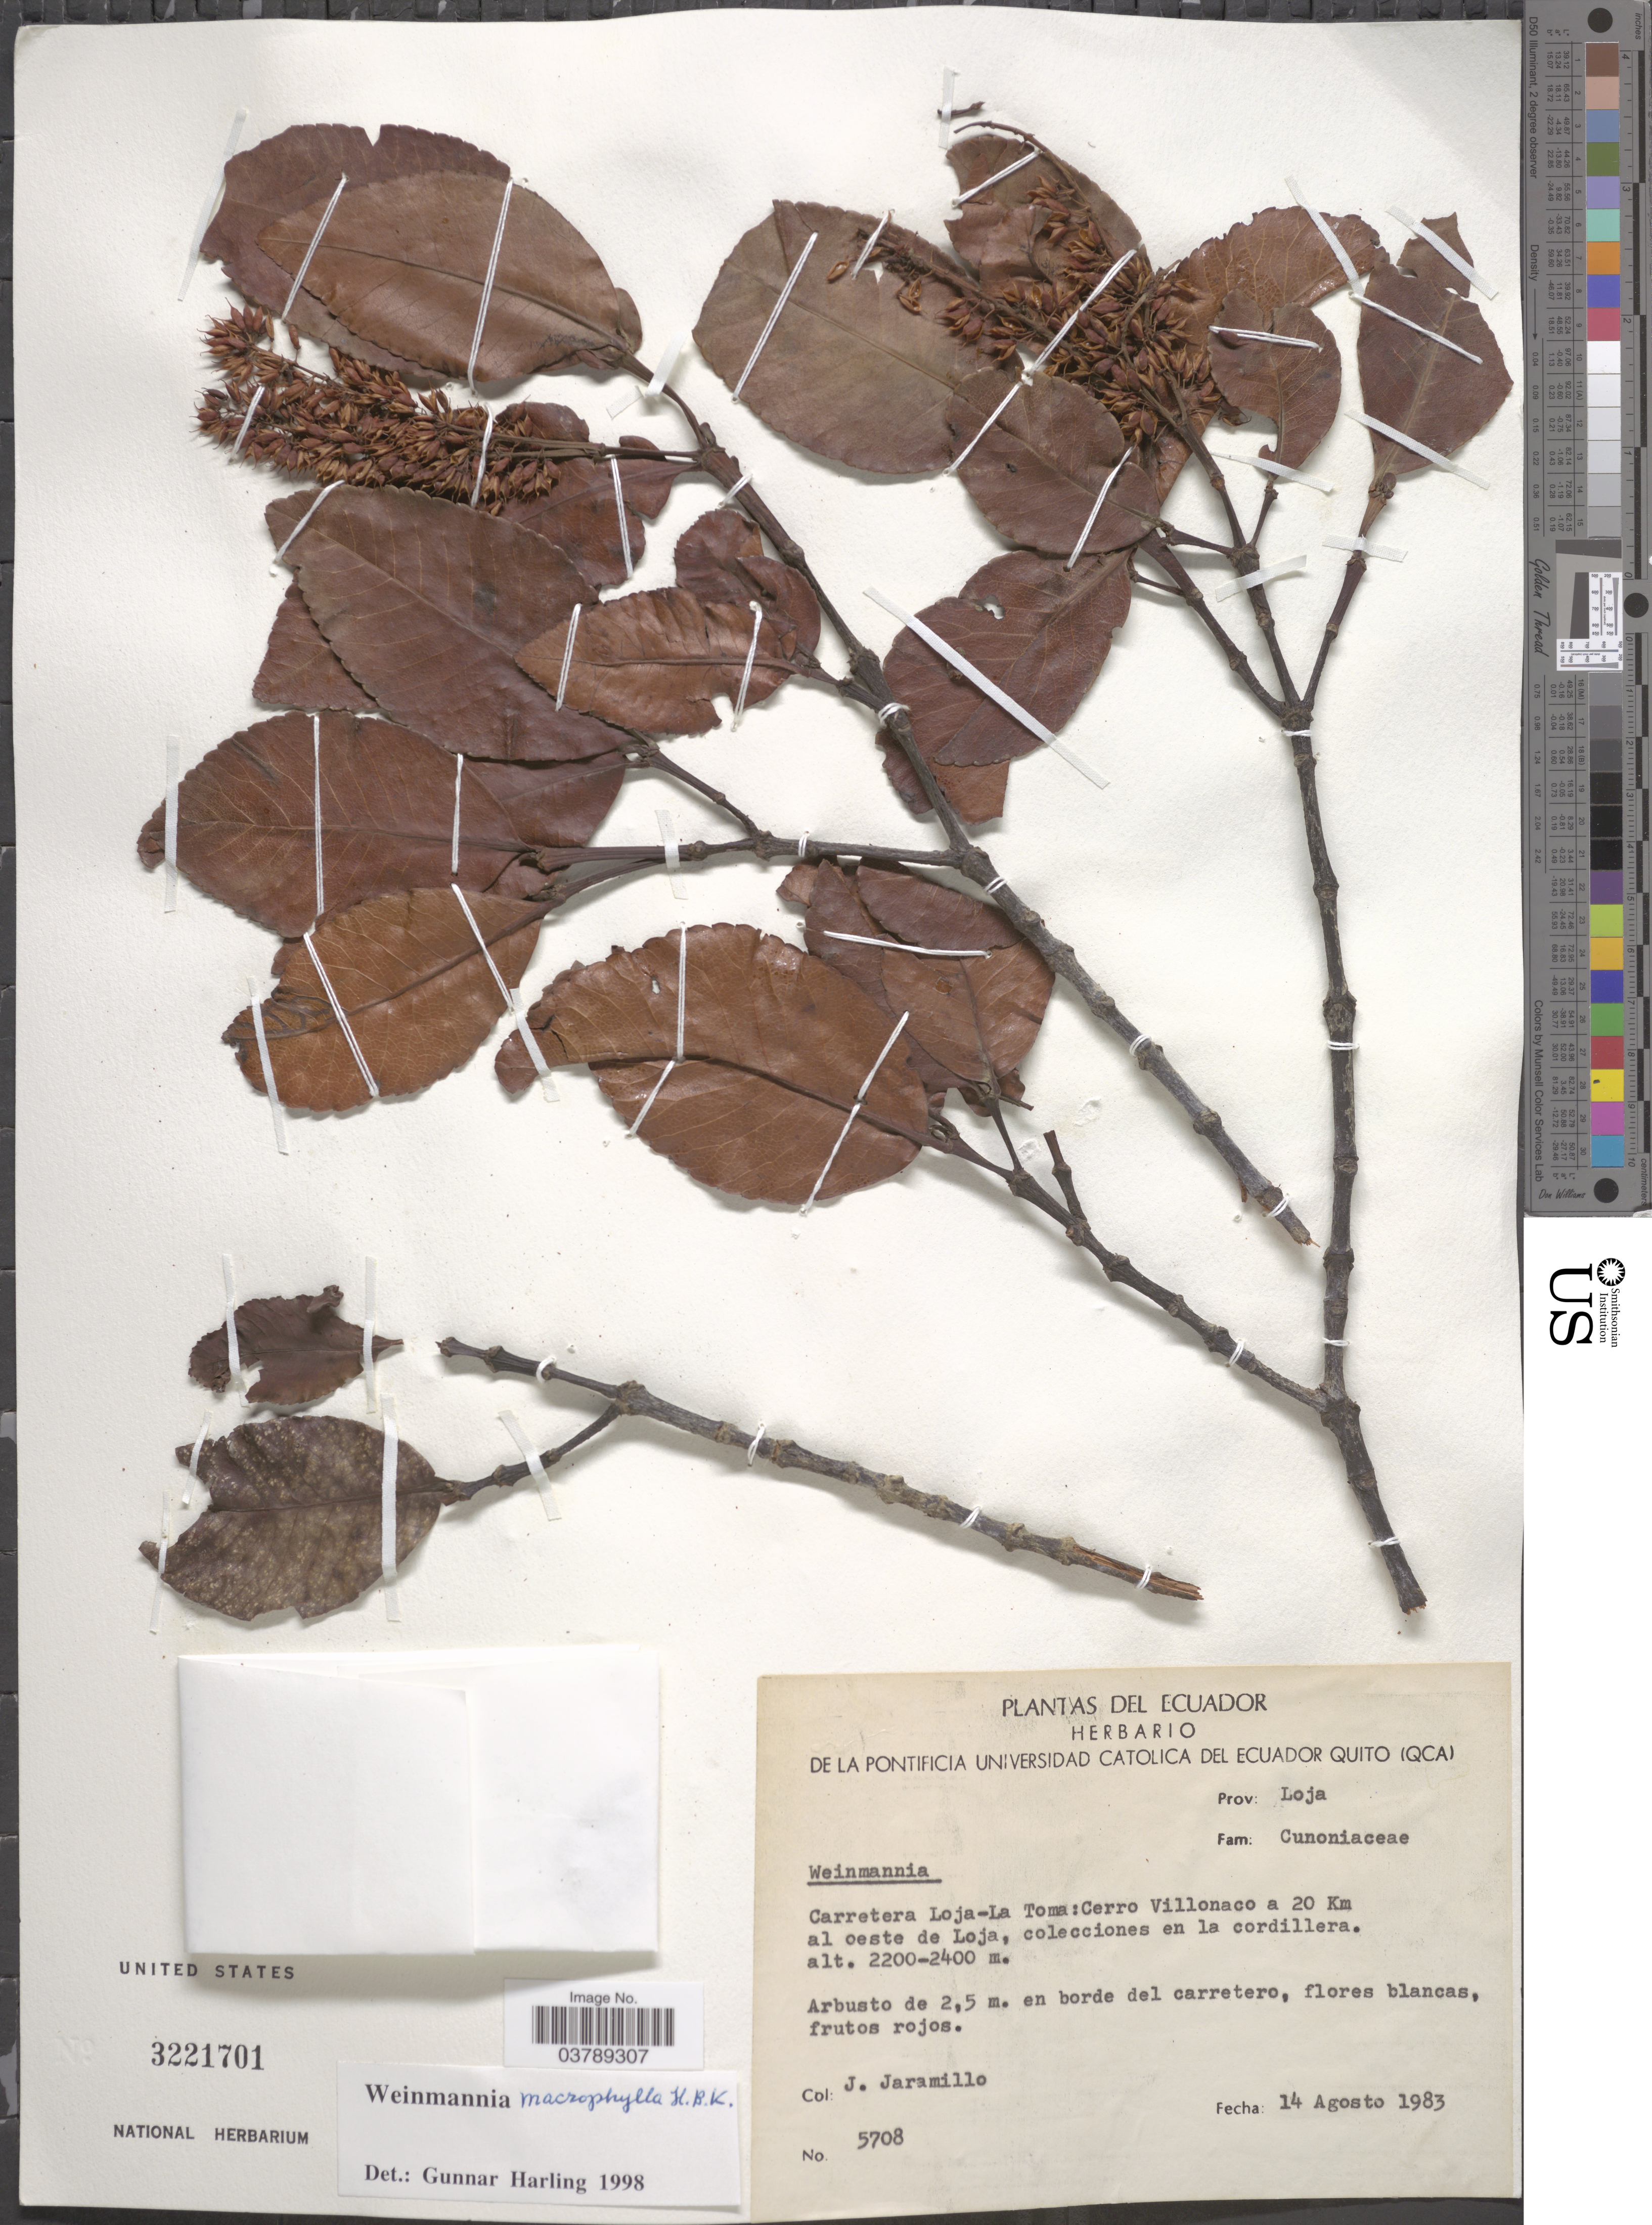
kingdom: Plantae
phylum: Tracheophyta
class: Magnoliopsida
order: Oxalidales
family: Cunoniaceae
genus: Weinmannia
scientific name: Weinmannia macrophylla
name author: Kunth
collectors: J. Jaramillo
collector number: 5708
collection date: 1983-08-14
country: Ecuador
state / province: Loja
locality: Carretera Loja-La Toma: Cerro Villonaco a 20 Km al oeste de Loja, en la cordillera.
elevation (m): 2200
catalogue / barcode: US 3221701